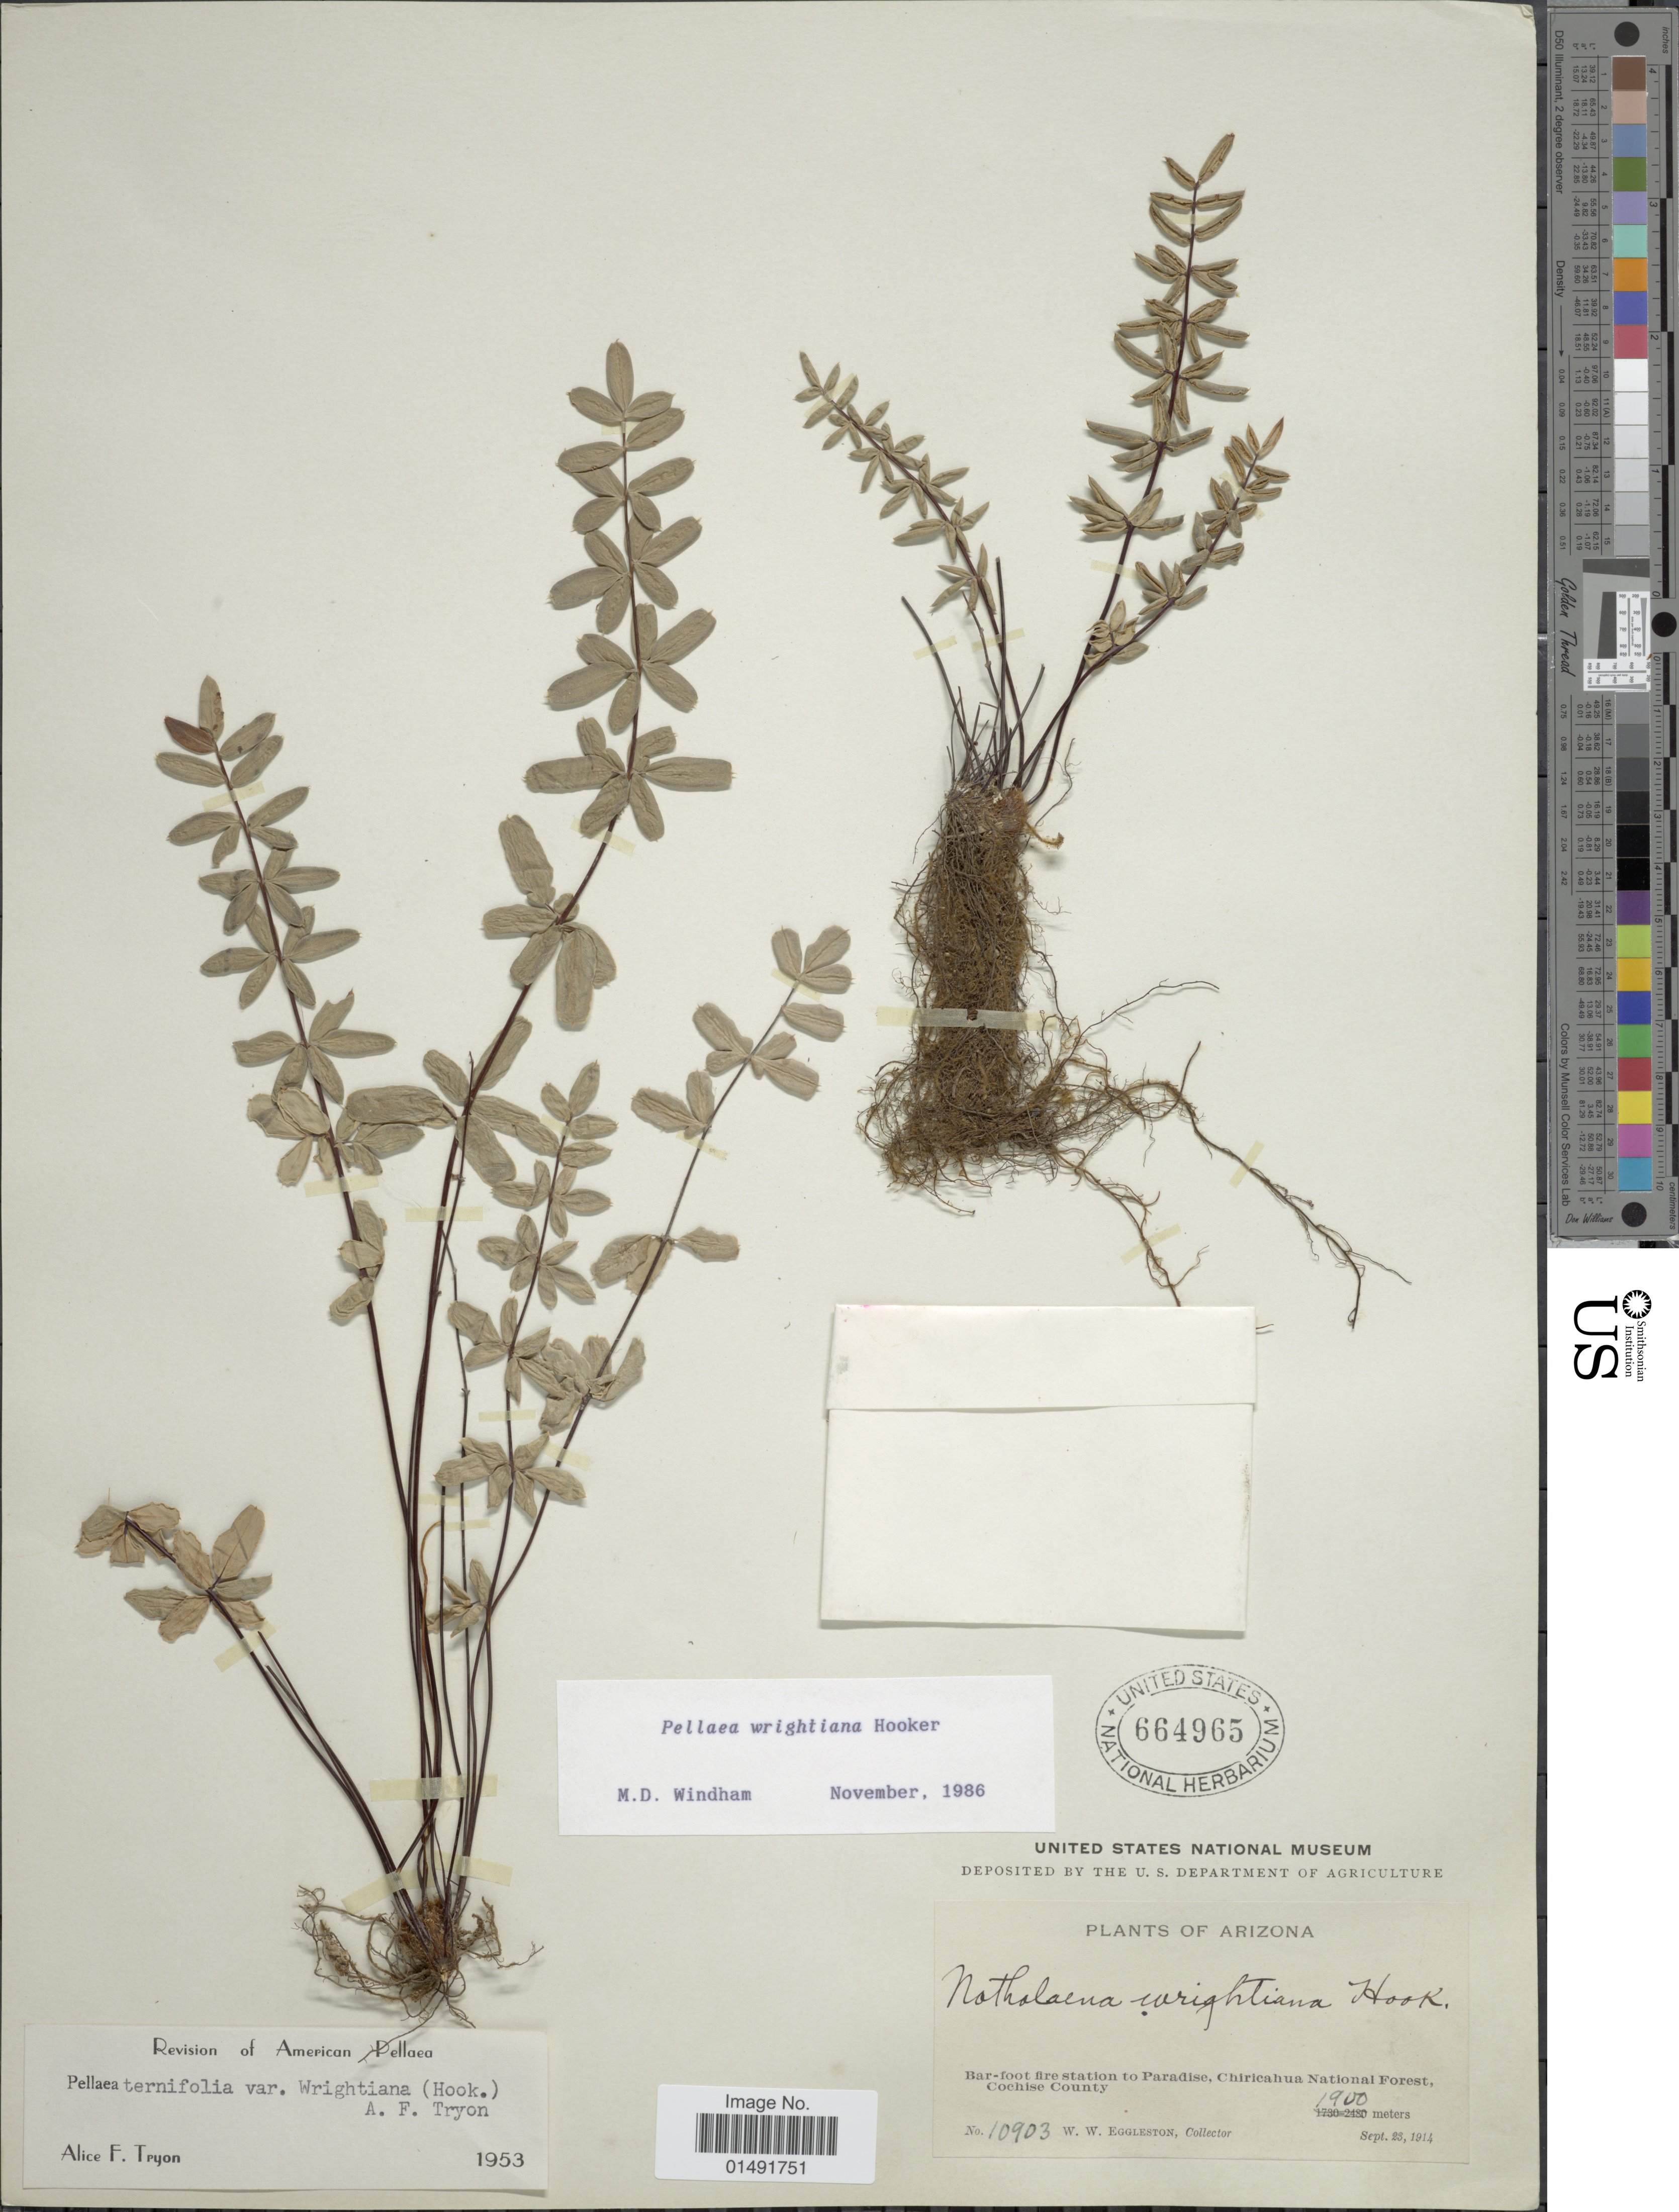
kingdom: Plantae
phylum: Tracheophyta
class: Polypodiopsida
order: Polypodiales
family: Pteridaceae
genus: Pellaea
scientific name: Pellaea wrightiana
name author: Hook.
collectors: W. W. Eggleston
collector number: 10903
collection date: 1914-09-23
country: United States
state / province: Arizona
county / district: Cochise County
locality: Bar-foot fire station to Paradise, Chiricahua National Forest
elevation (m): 1900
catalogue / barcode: US 664965